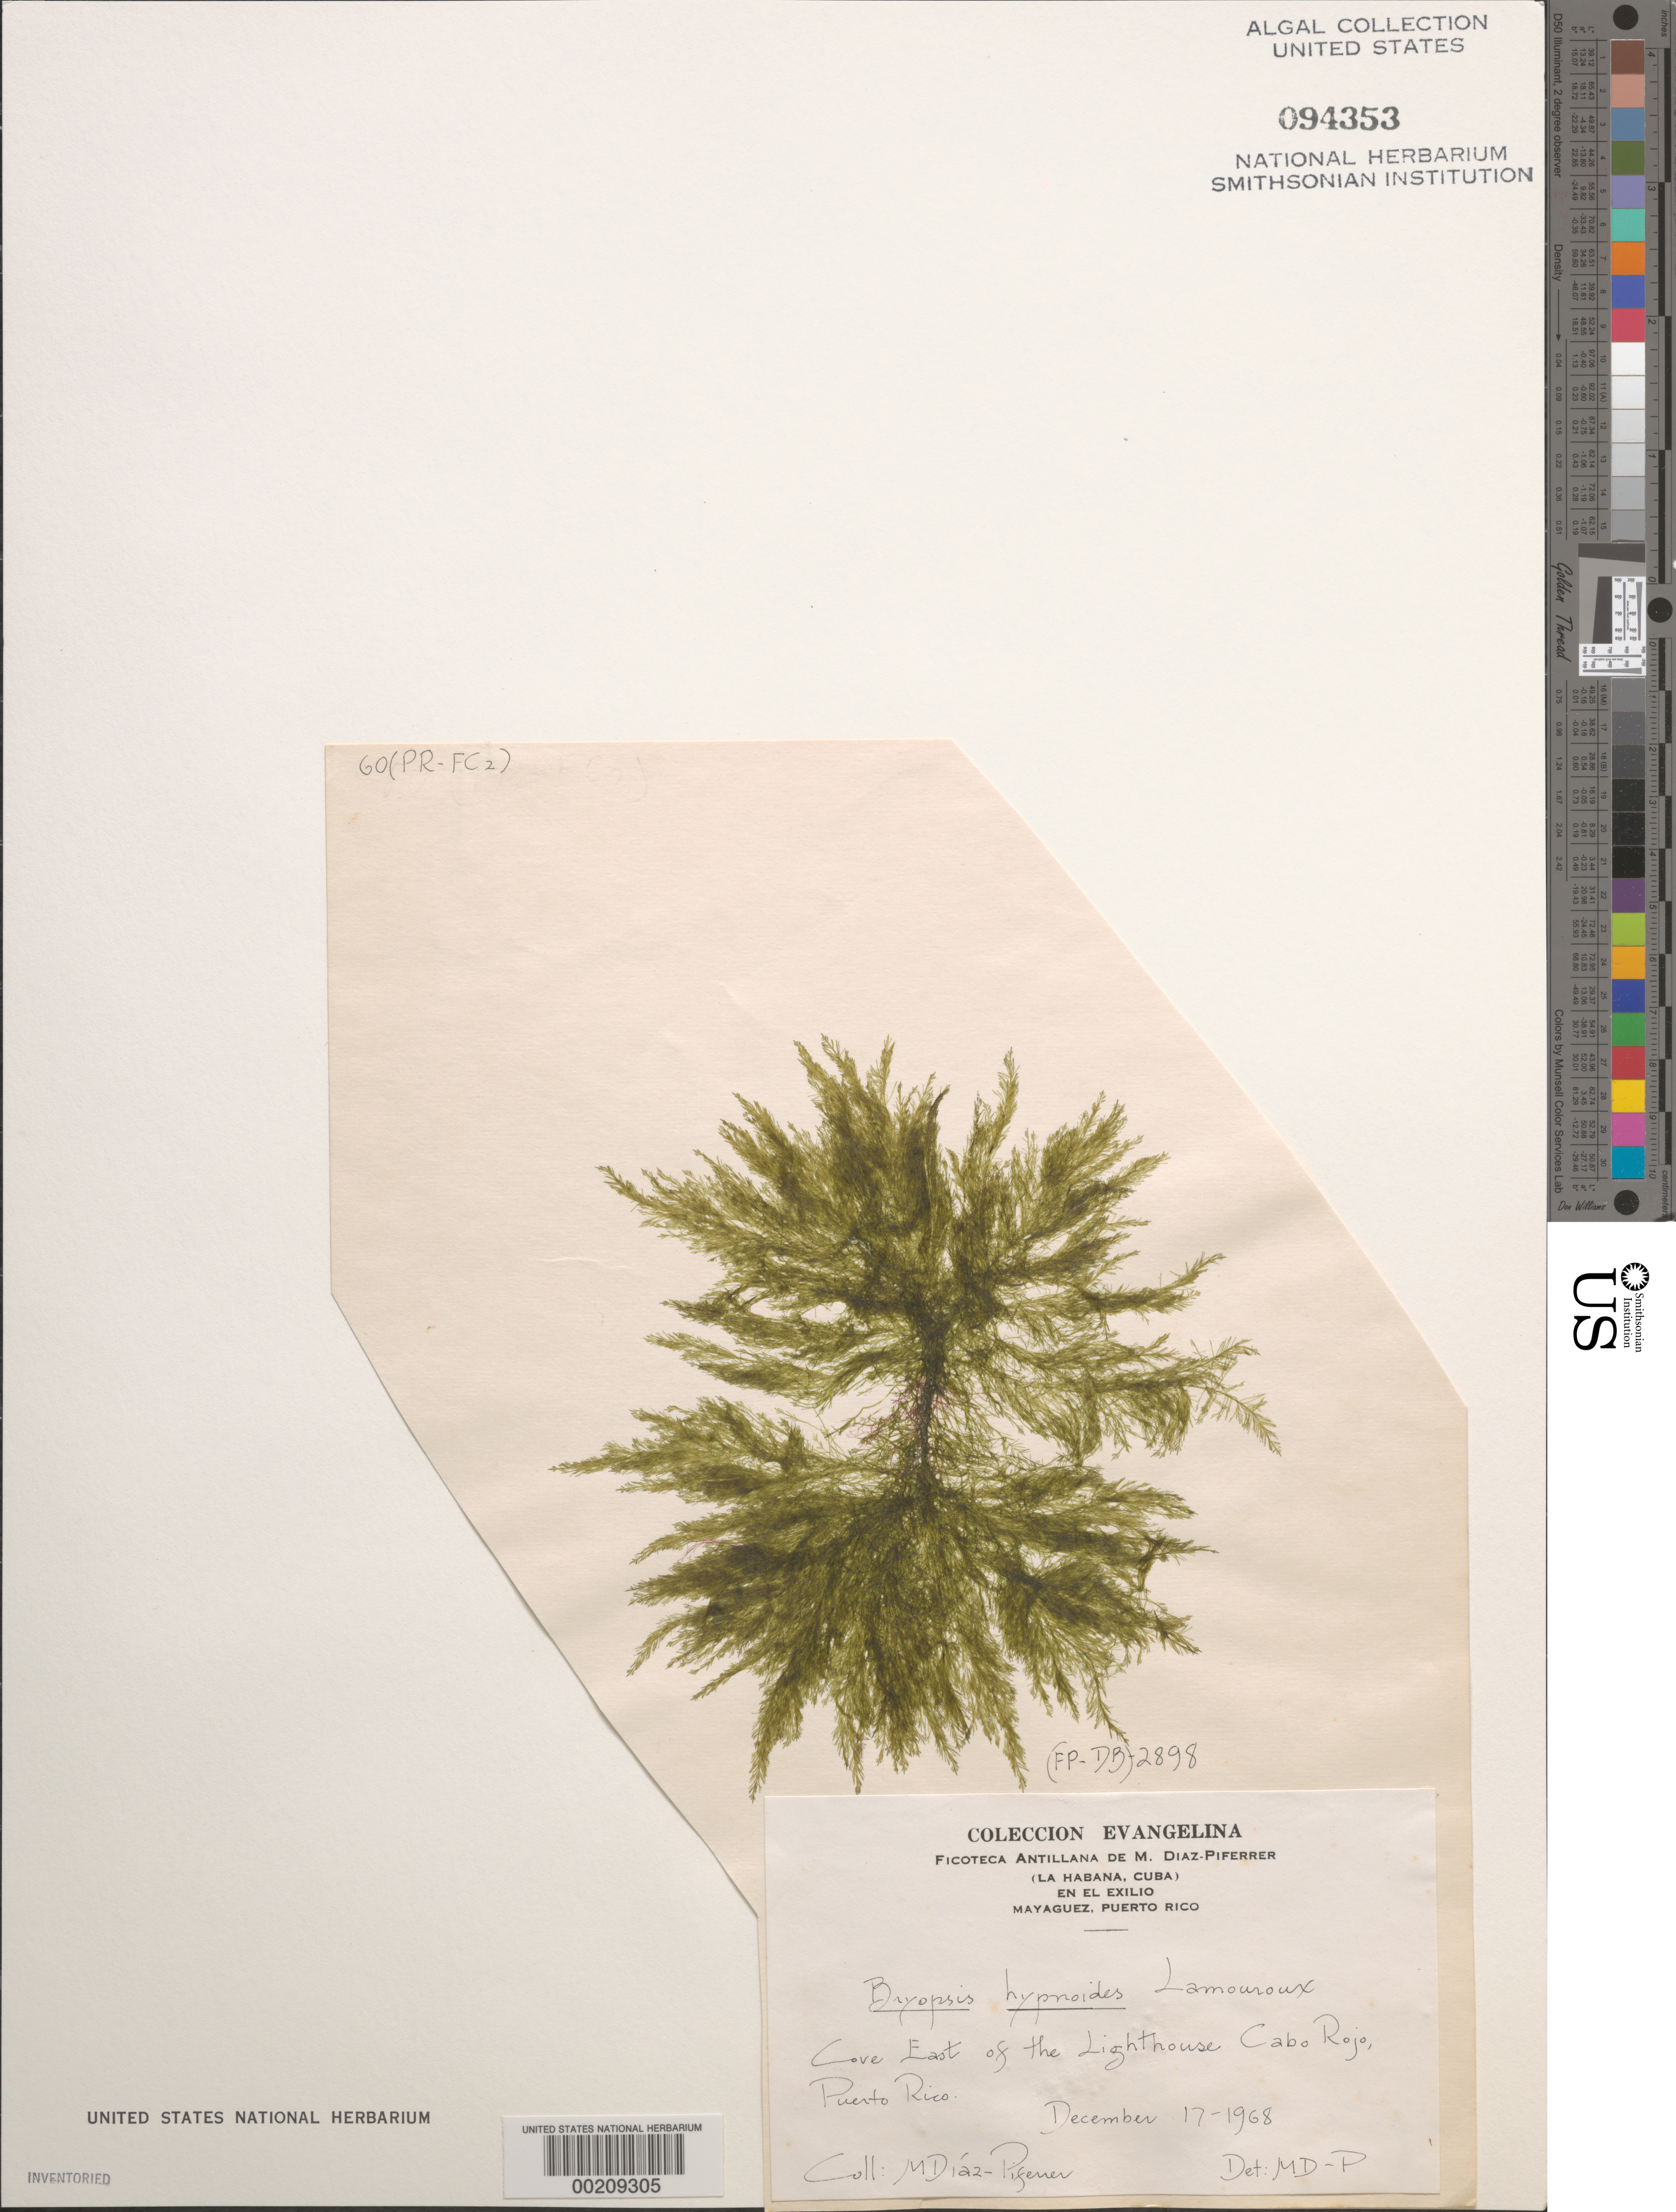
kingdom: Plantae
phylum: Chlorophyta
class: Ulvophyceae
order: Bryopsidales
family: Bryopsidaceae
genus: Bryopsis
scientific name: Bryopsis hypnoides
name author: J.V.Lamouroux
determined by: Diaz-Piferrer, M.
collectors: M. Diaz-Piferrer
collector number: (fp-db) 2898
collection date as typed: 17 Dec 1968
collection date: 1968-12-17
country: Puerto Rico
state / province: Cabo Rojo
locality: East of Cabo Rojo Lighthouse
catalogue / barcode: US 94353